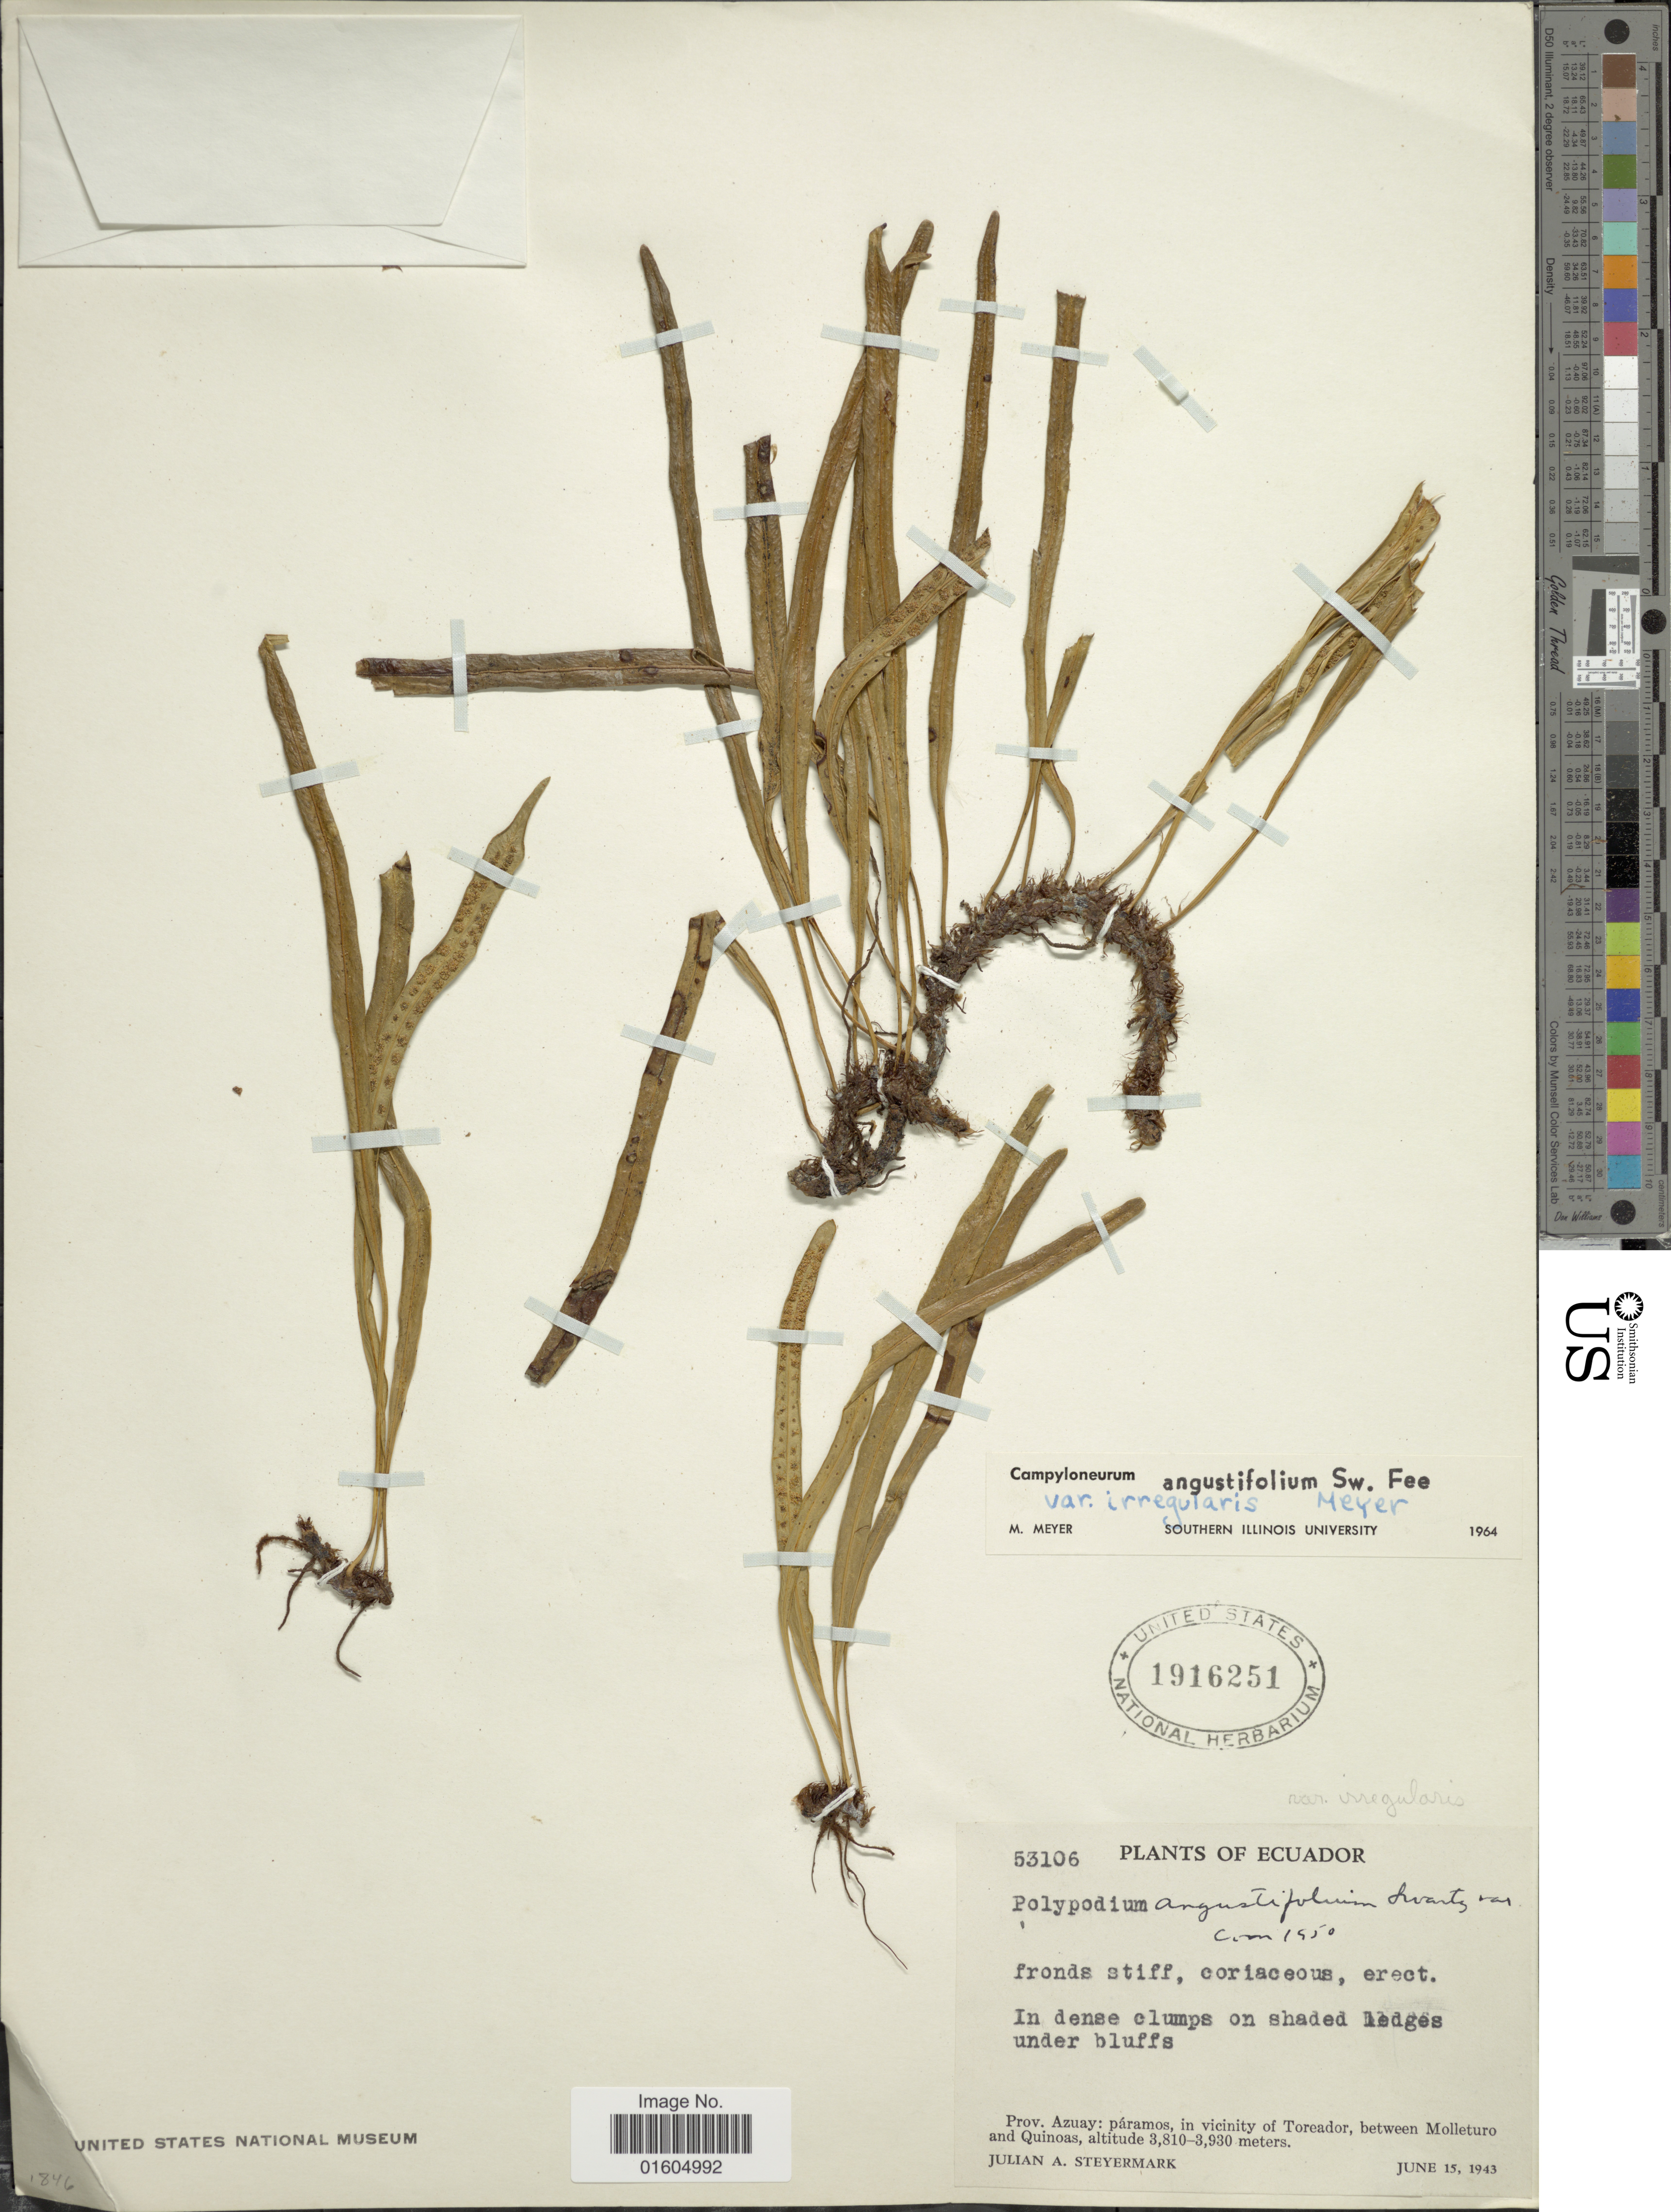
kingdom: Plantae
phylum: Tracheophyta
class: Polypodiopsida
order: Polypodiales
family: Polypodiaceae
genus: Campyloneurum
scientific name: Campyloneurum solutum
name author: (Klotzsch) Fée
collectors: J. Steyermark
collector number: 53106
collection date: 1943-06-15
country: Ecuador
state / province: Azuay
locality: Ecuador. Prov. Azuay: paramos, in vicinity of Toreador, between molleturo and Quinoas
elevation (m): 3810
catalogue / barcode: US 1916251